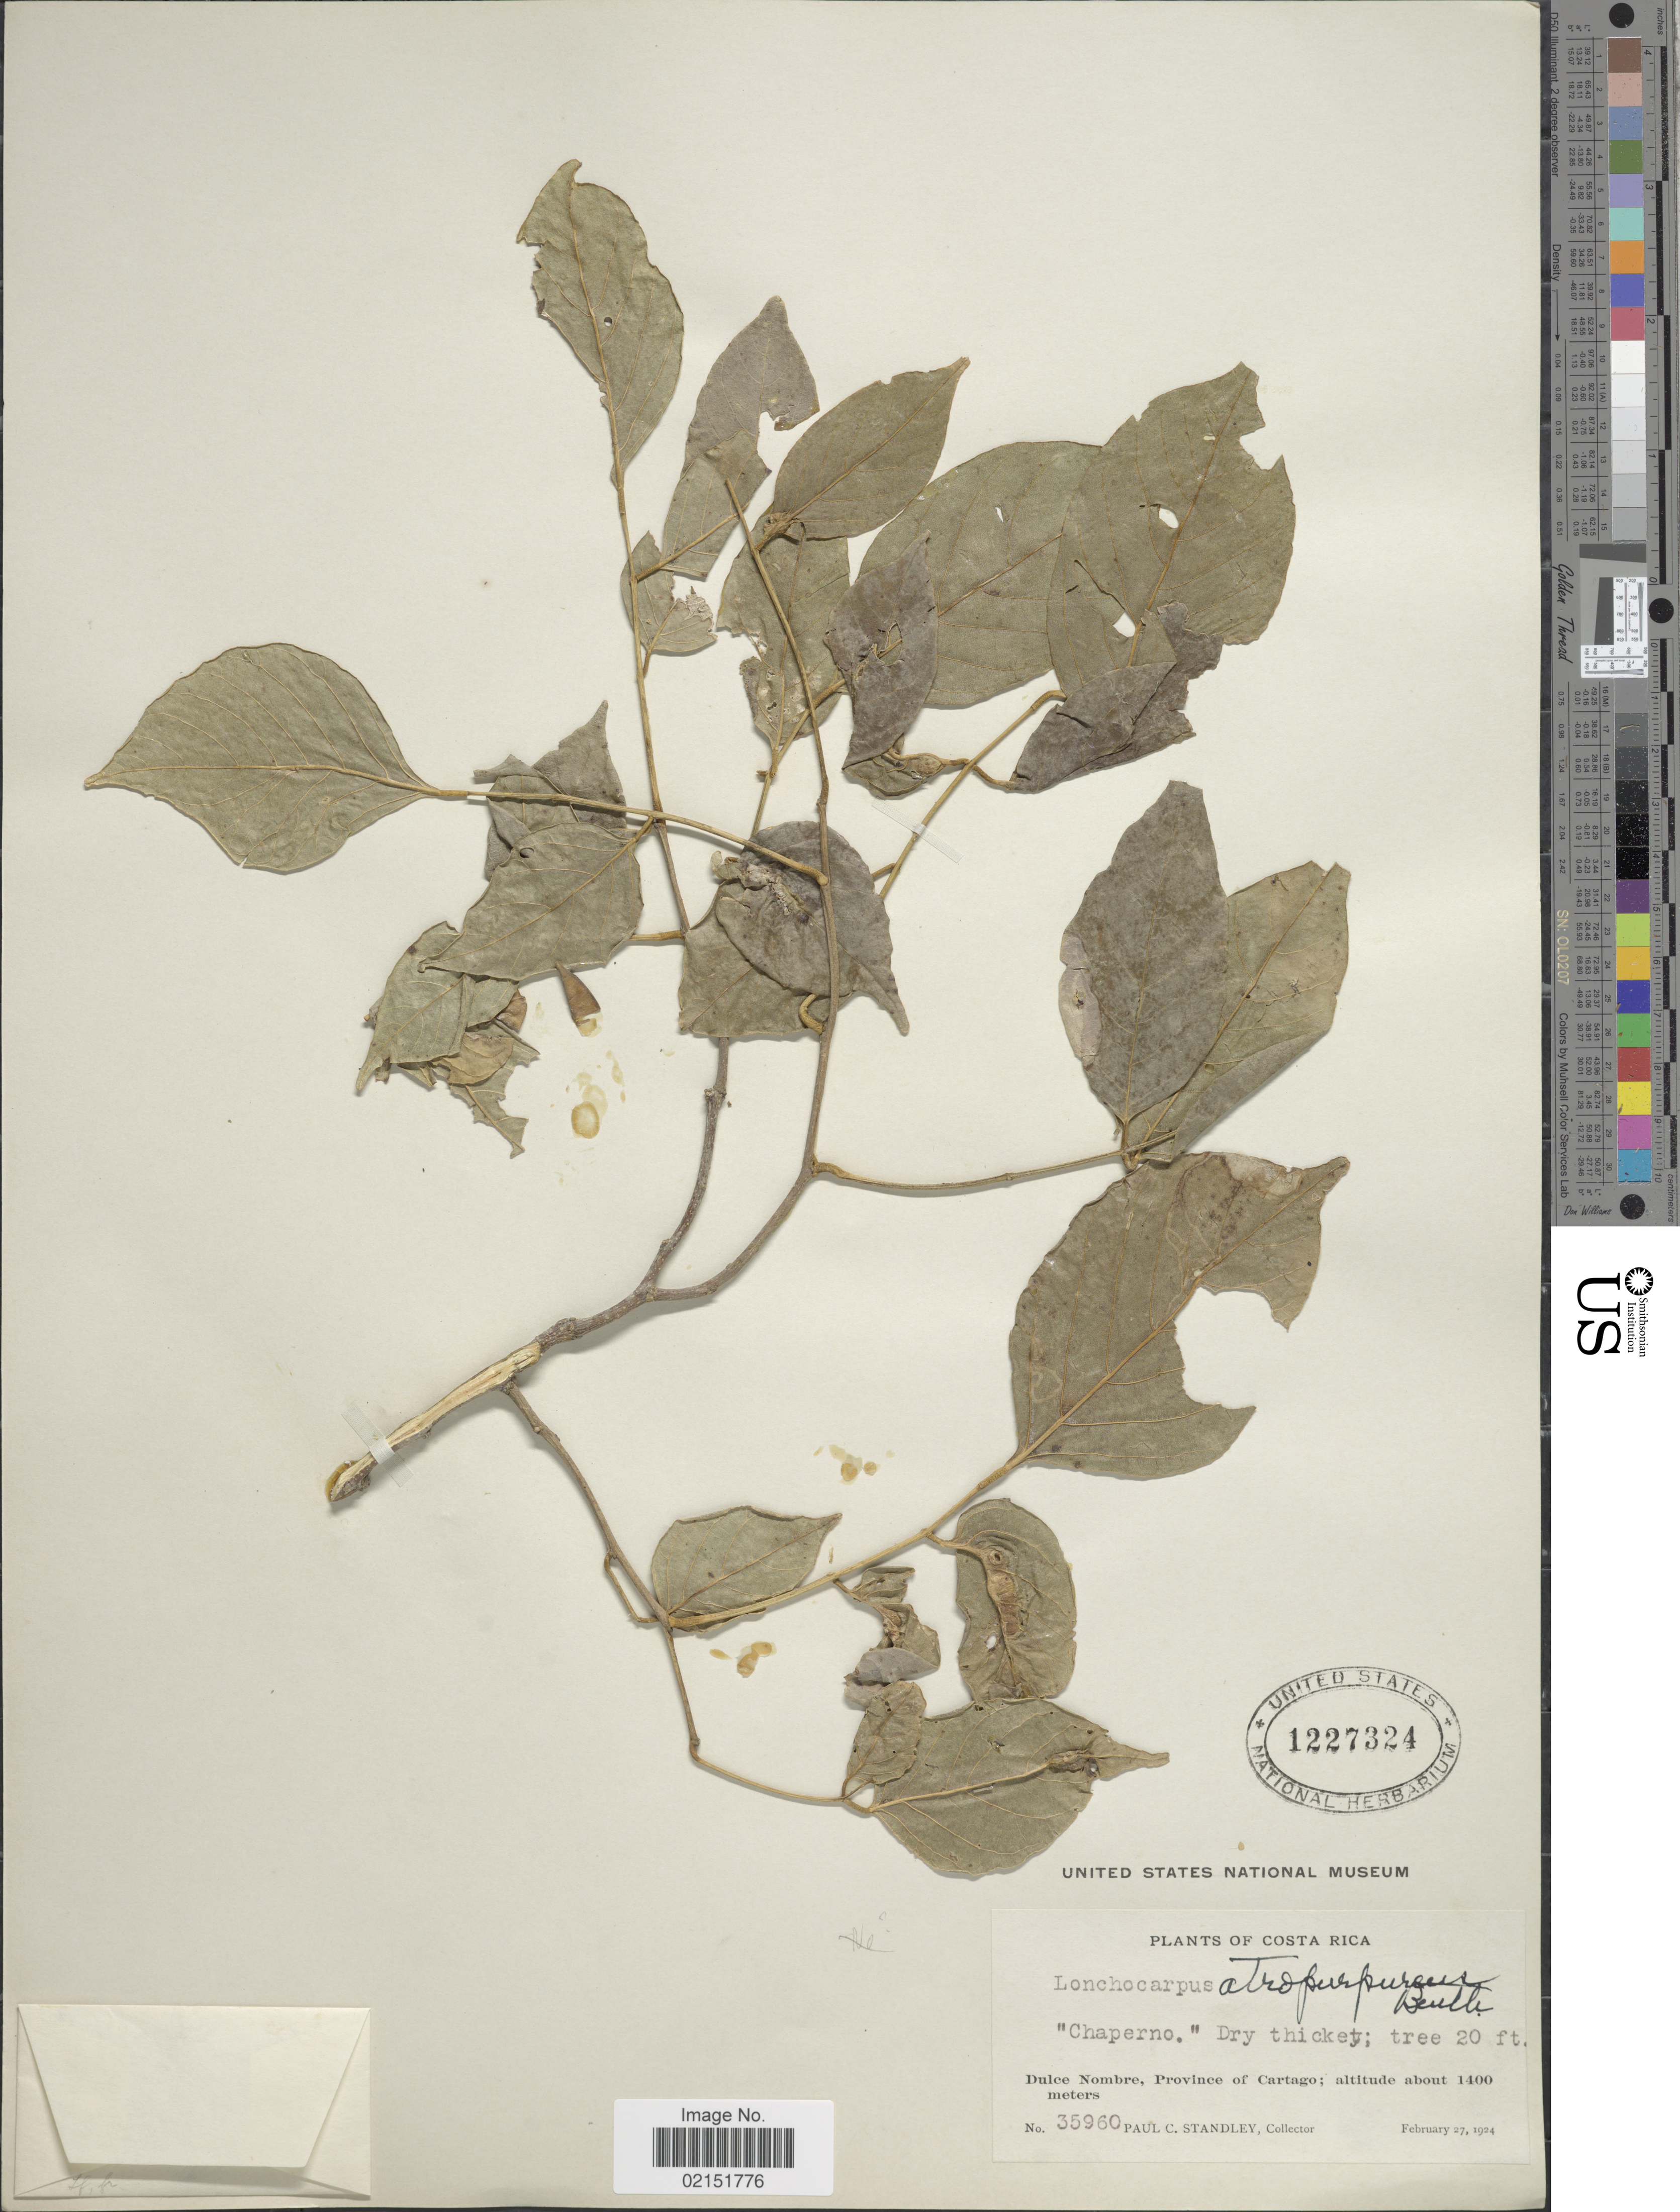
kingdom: Plantae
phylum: Tracheophyta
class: Magnoliopsida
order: Fabales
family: Fabaceae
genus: Lonchocarpus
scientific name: Lonchocarpus oliganthus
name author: F.J. Herm.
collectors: P. C. Standley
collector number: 35960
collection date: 1924-02-27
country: Costa Rica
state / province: Cartago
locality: Dulce Numbers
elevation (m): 1400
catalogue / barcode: US 1227324